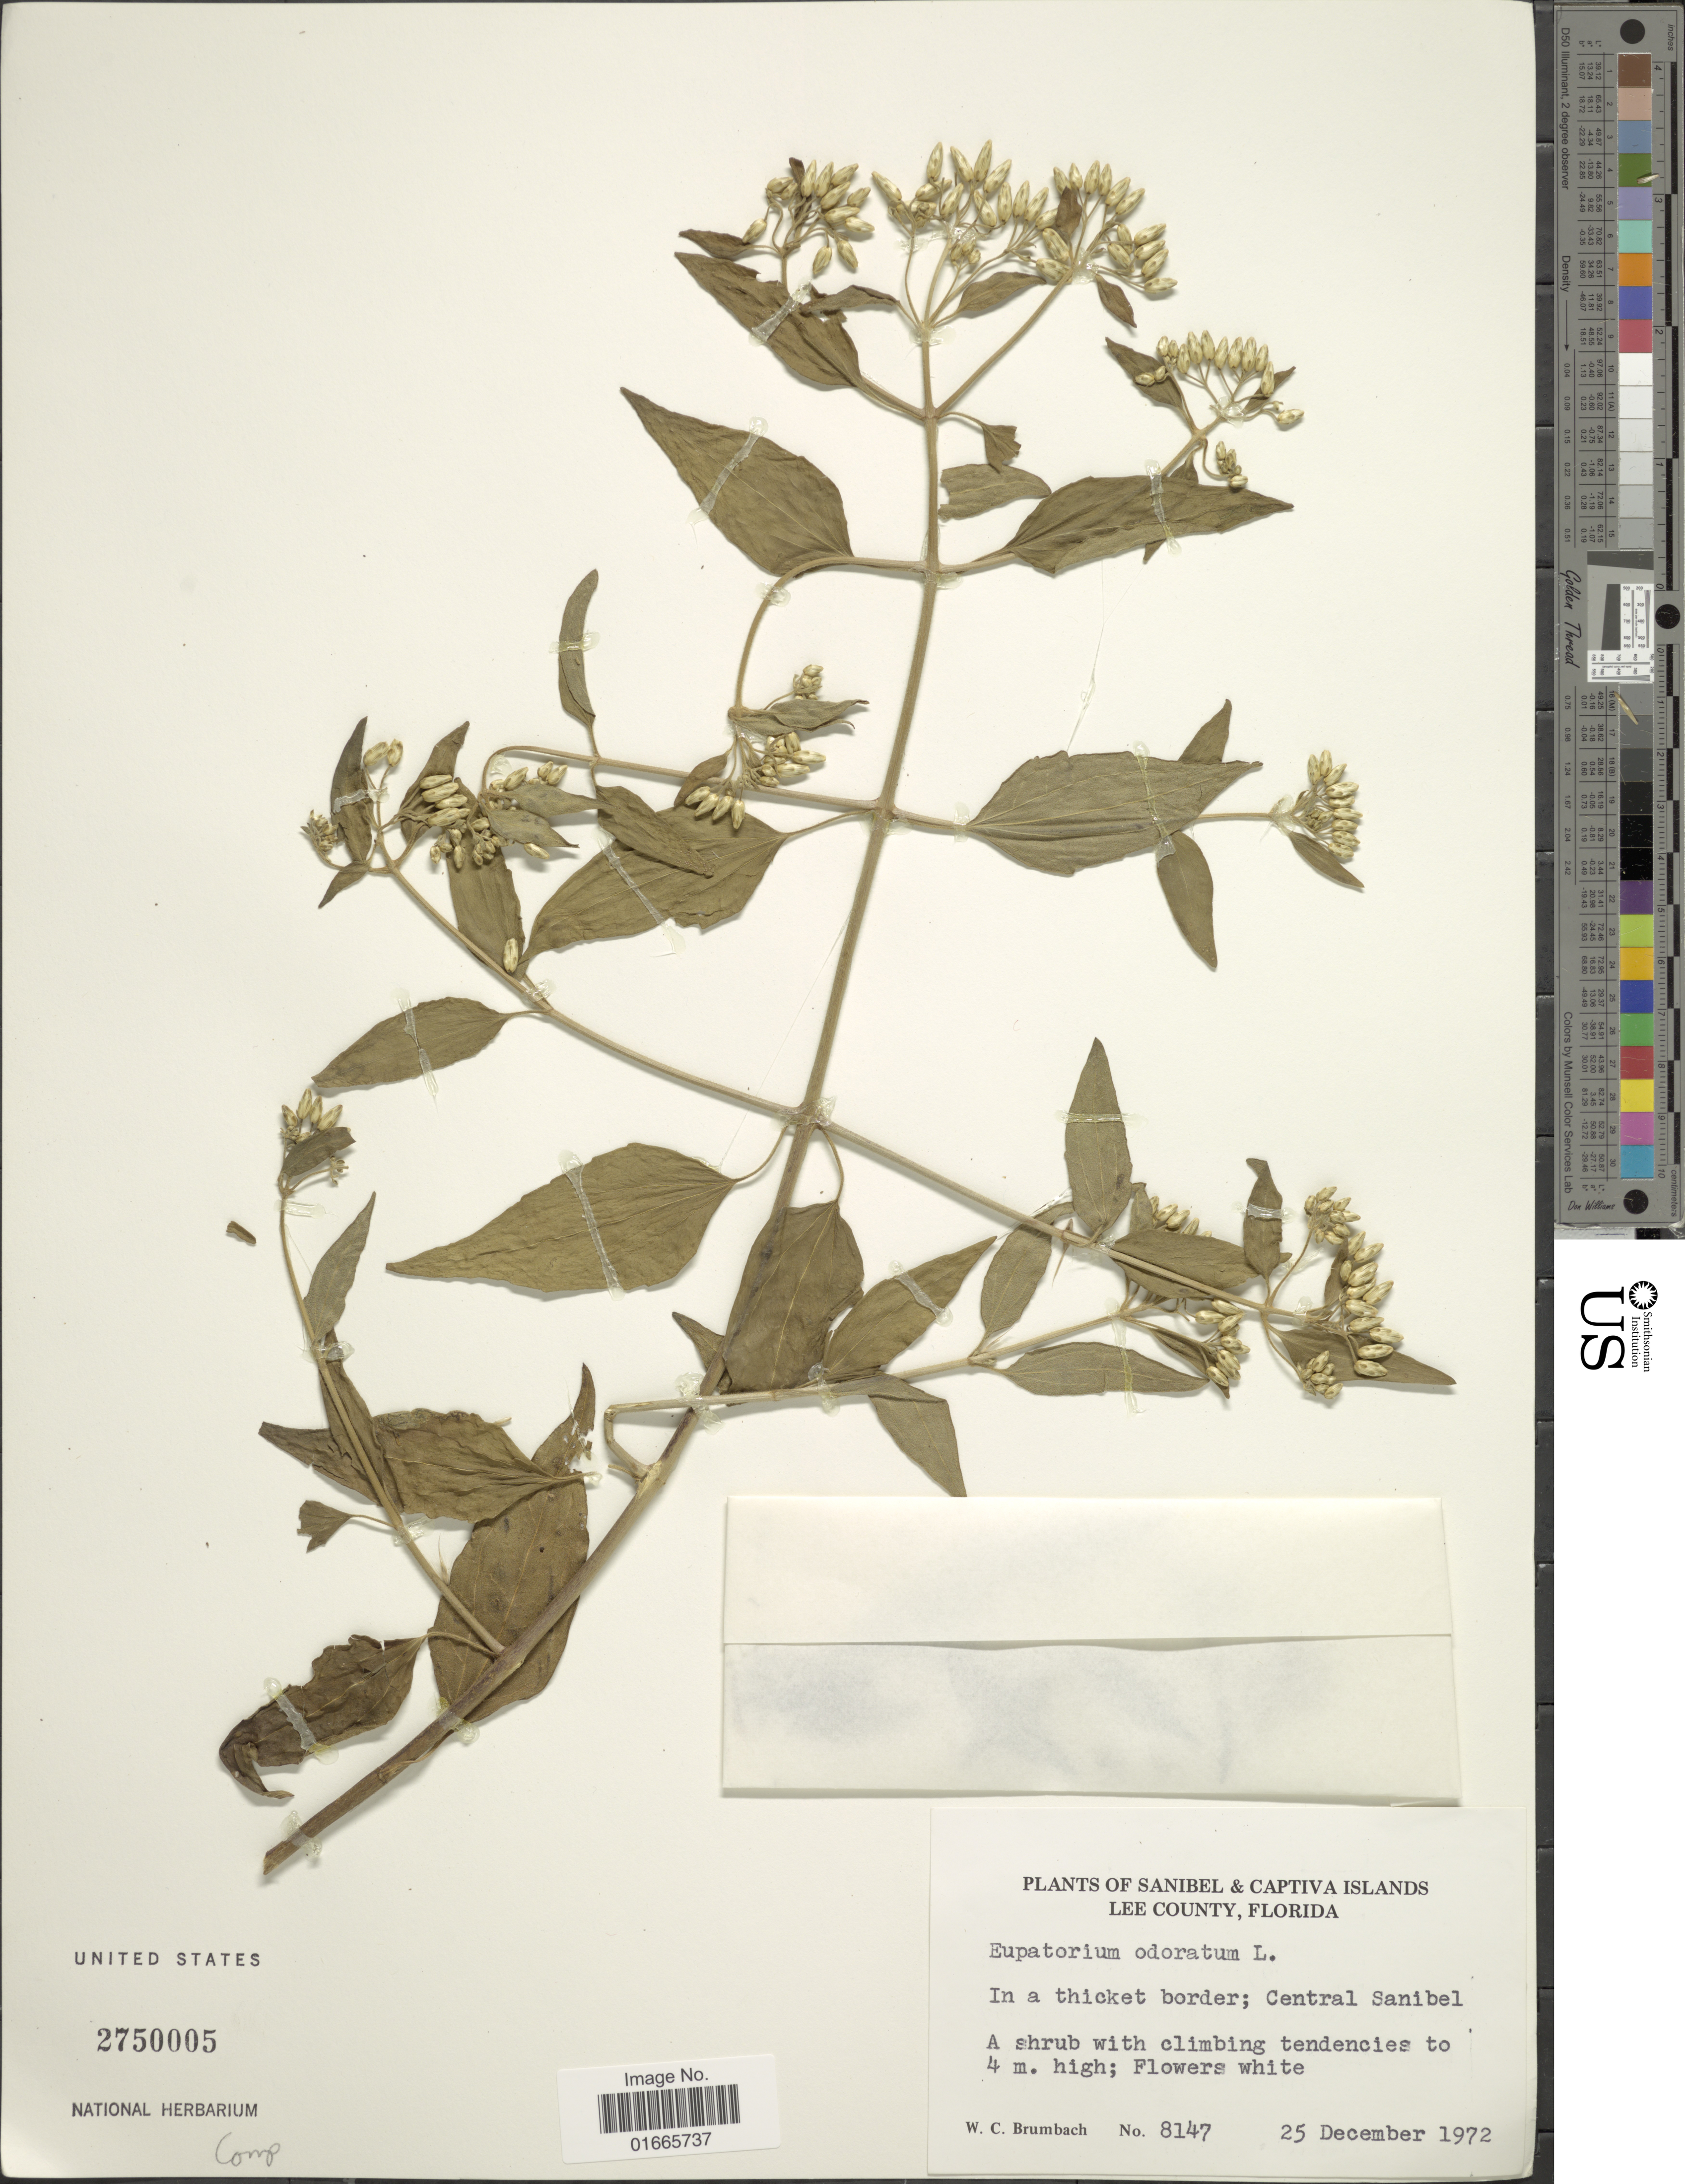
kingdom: Plantae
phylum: Tracheophyta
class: Magnoliopsida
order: Asterales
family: Asteraceae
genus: Chromolaena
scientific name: Chromolaena odorata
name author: (L.) R.M. King & H. Rob.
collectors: W. C. Brumbach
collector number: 8147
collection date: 1972-12-25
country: United States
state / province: Florida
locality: Sanibel & Captiva Islands, Lee County. Central Sanibal.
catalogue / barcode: US 2750005